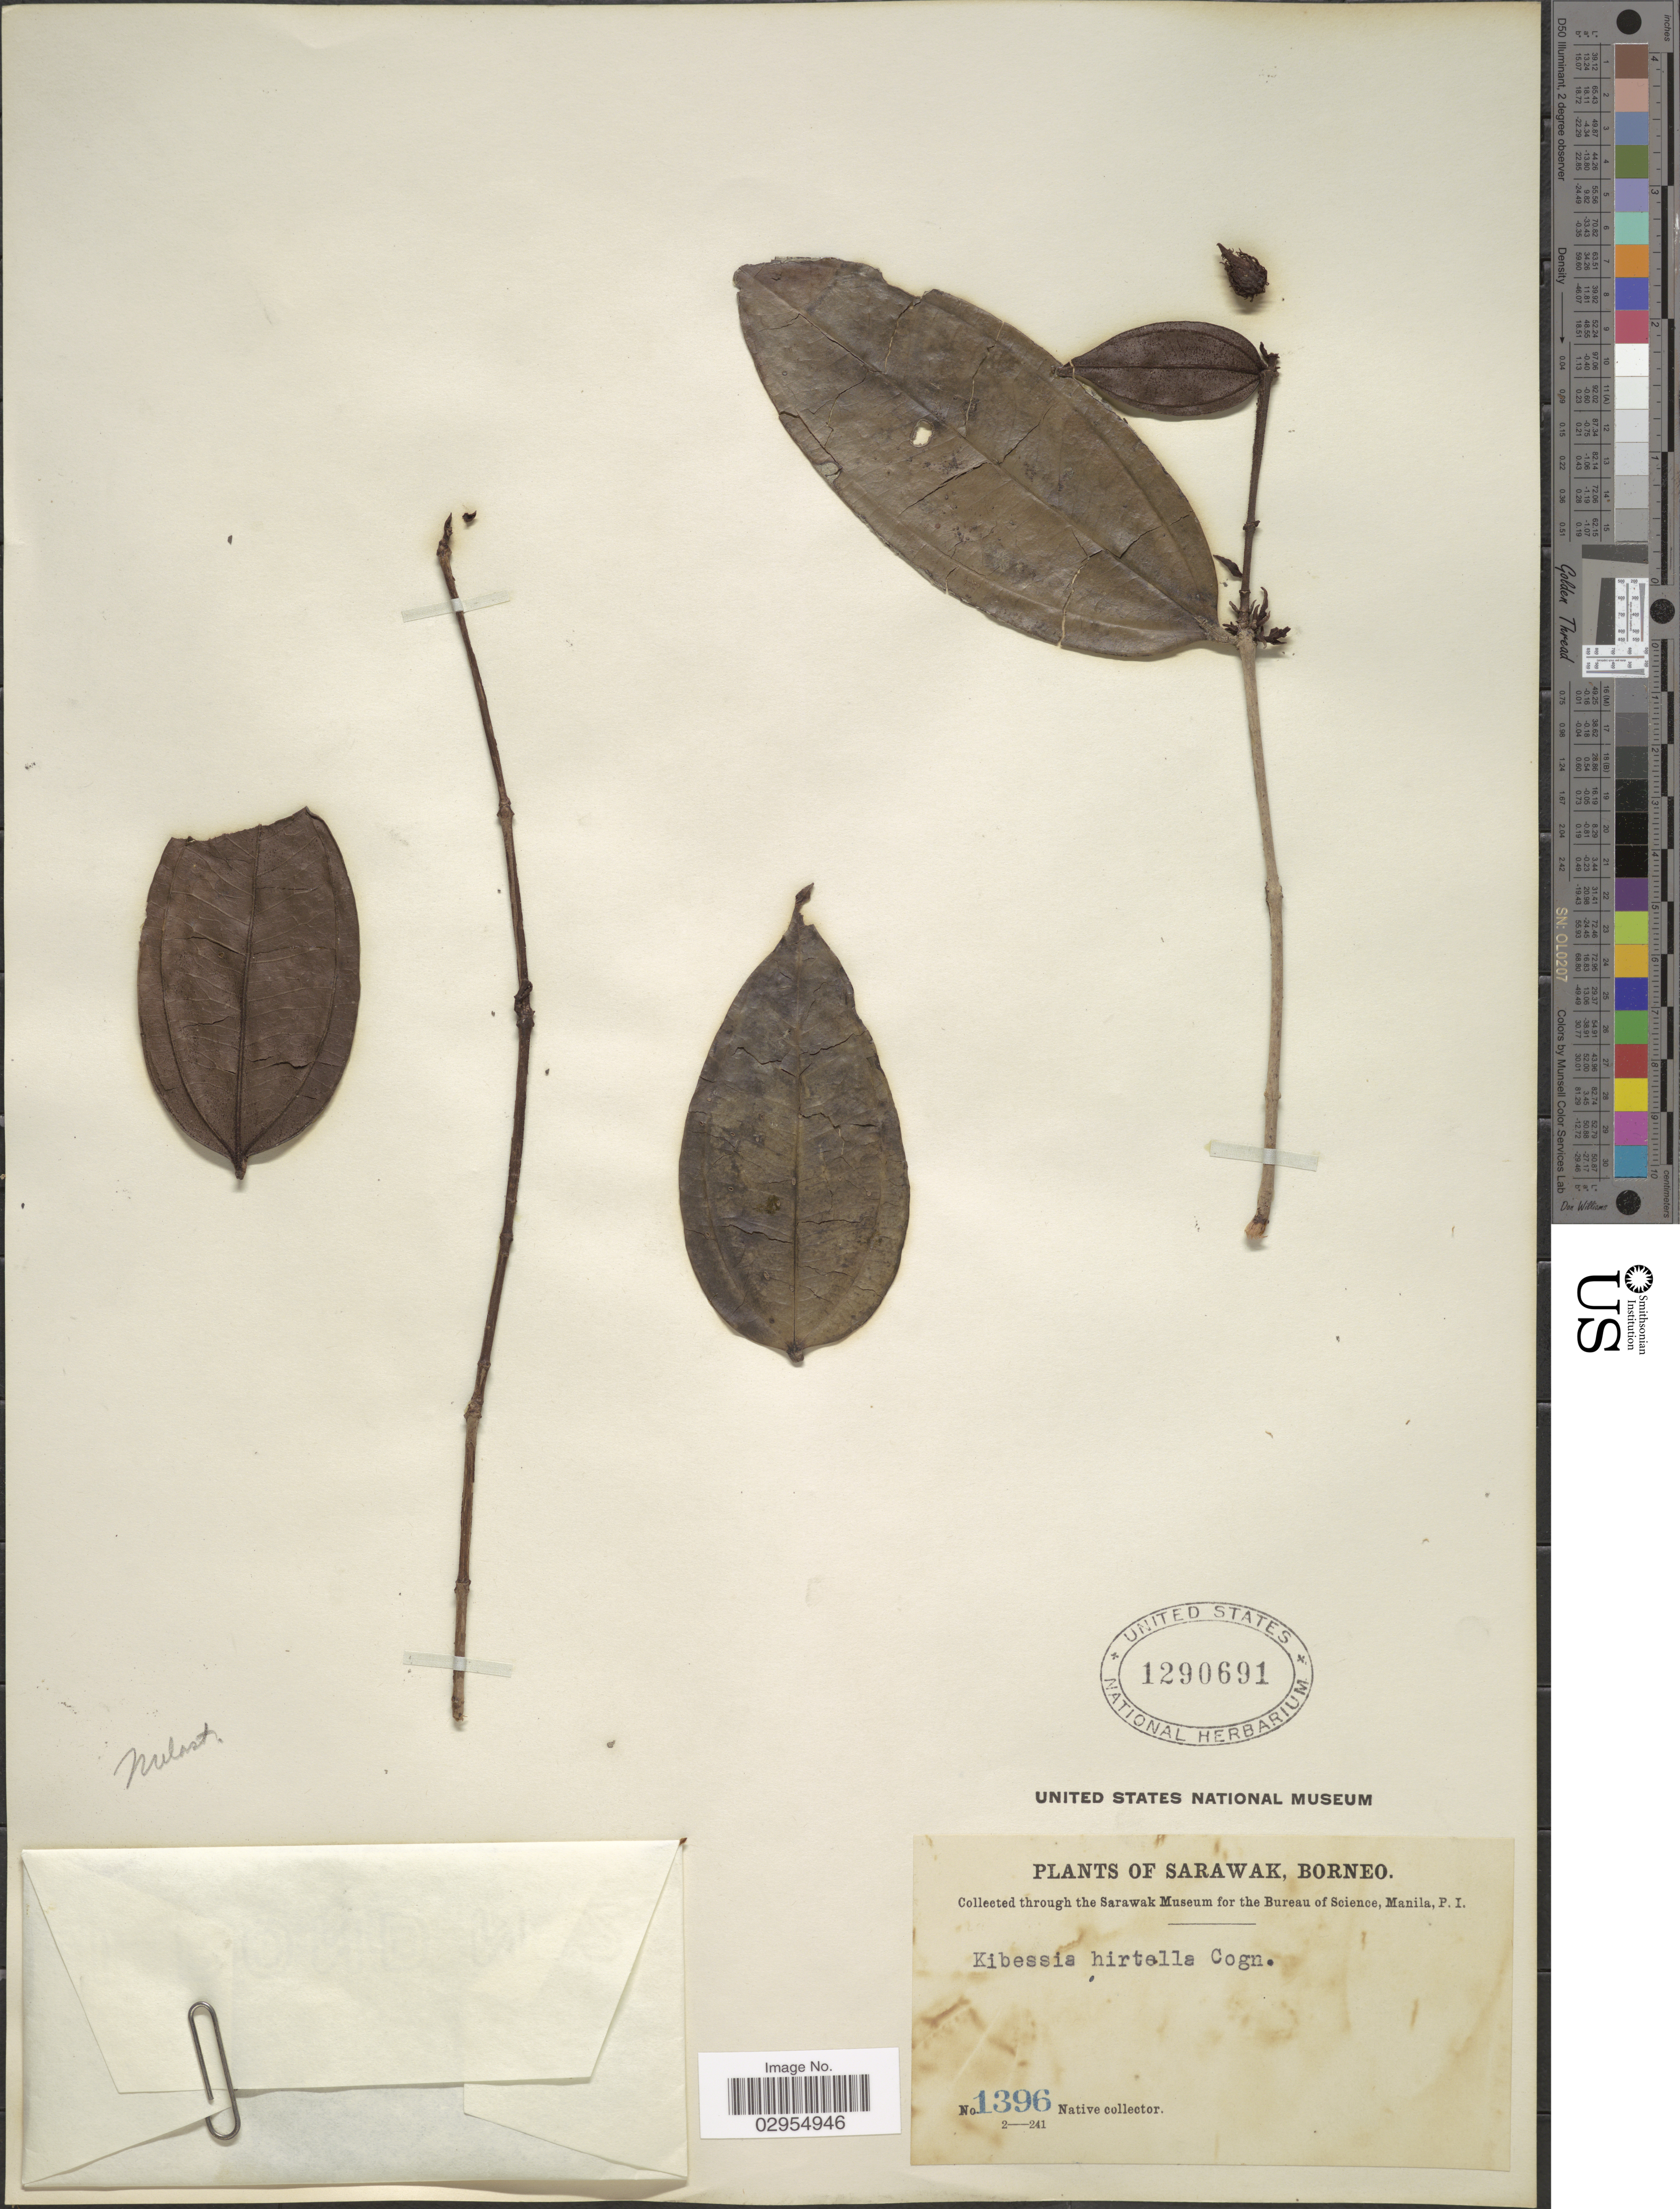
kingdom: Plantae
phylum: Tracheophyta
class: Magnoliopsida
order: Myrtales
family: Melastomataceae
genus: Kibessia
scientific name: Kibessia hirtella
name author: Cogn.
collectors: Native collector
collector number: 1396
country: Malaysia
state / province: Sarawak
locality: Borneo.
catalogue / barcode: US 1290691